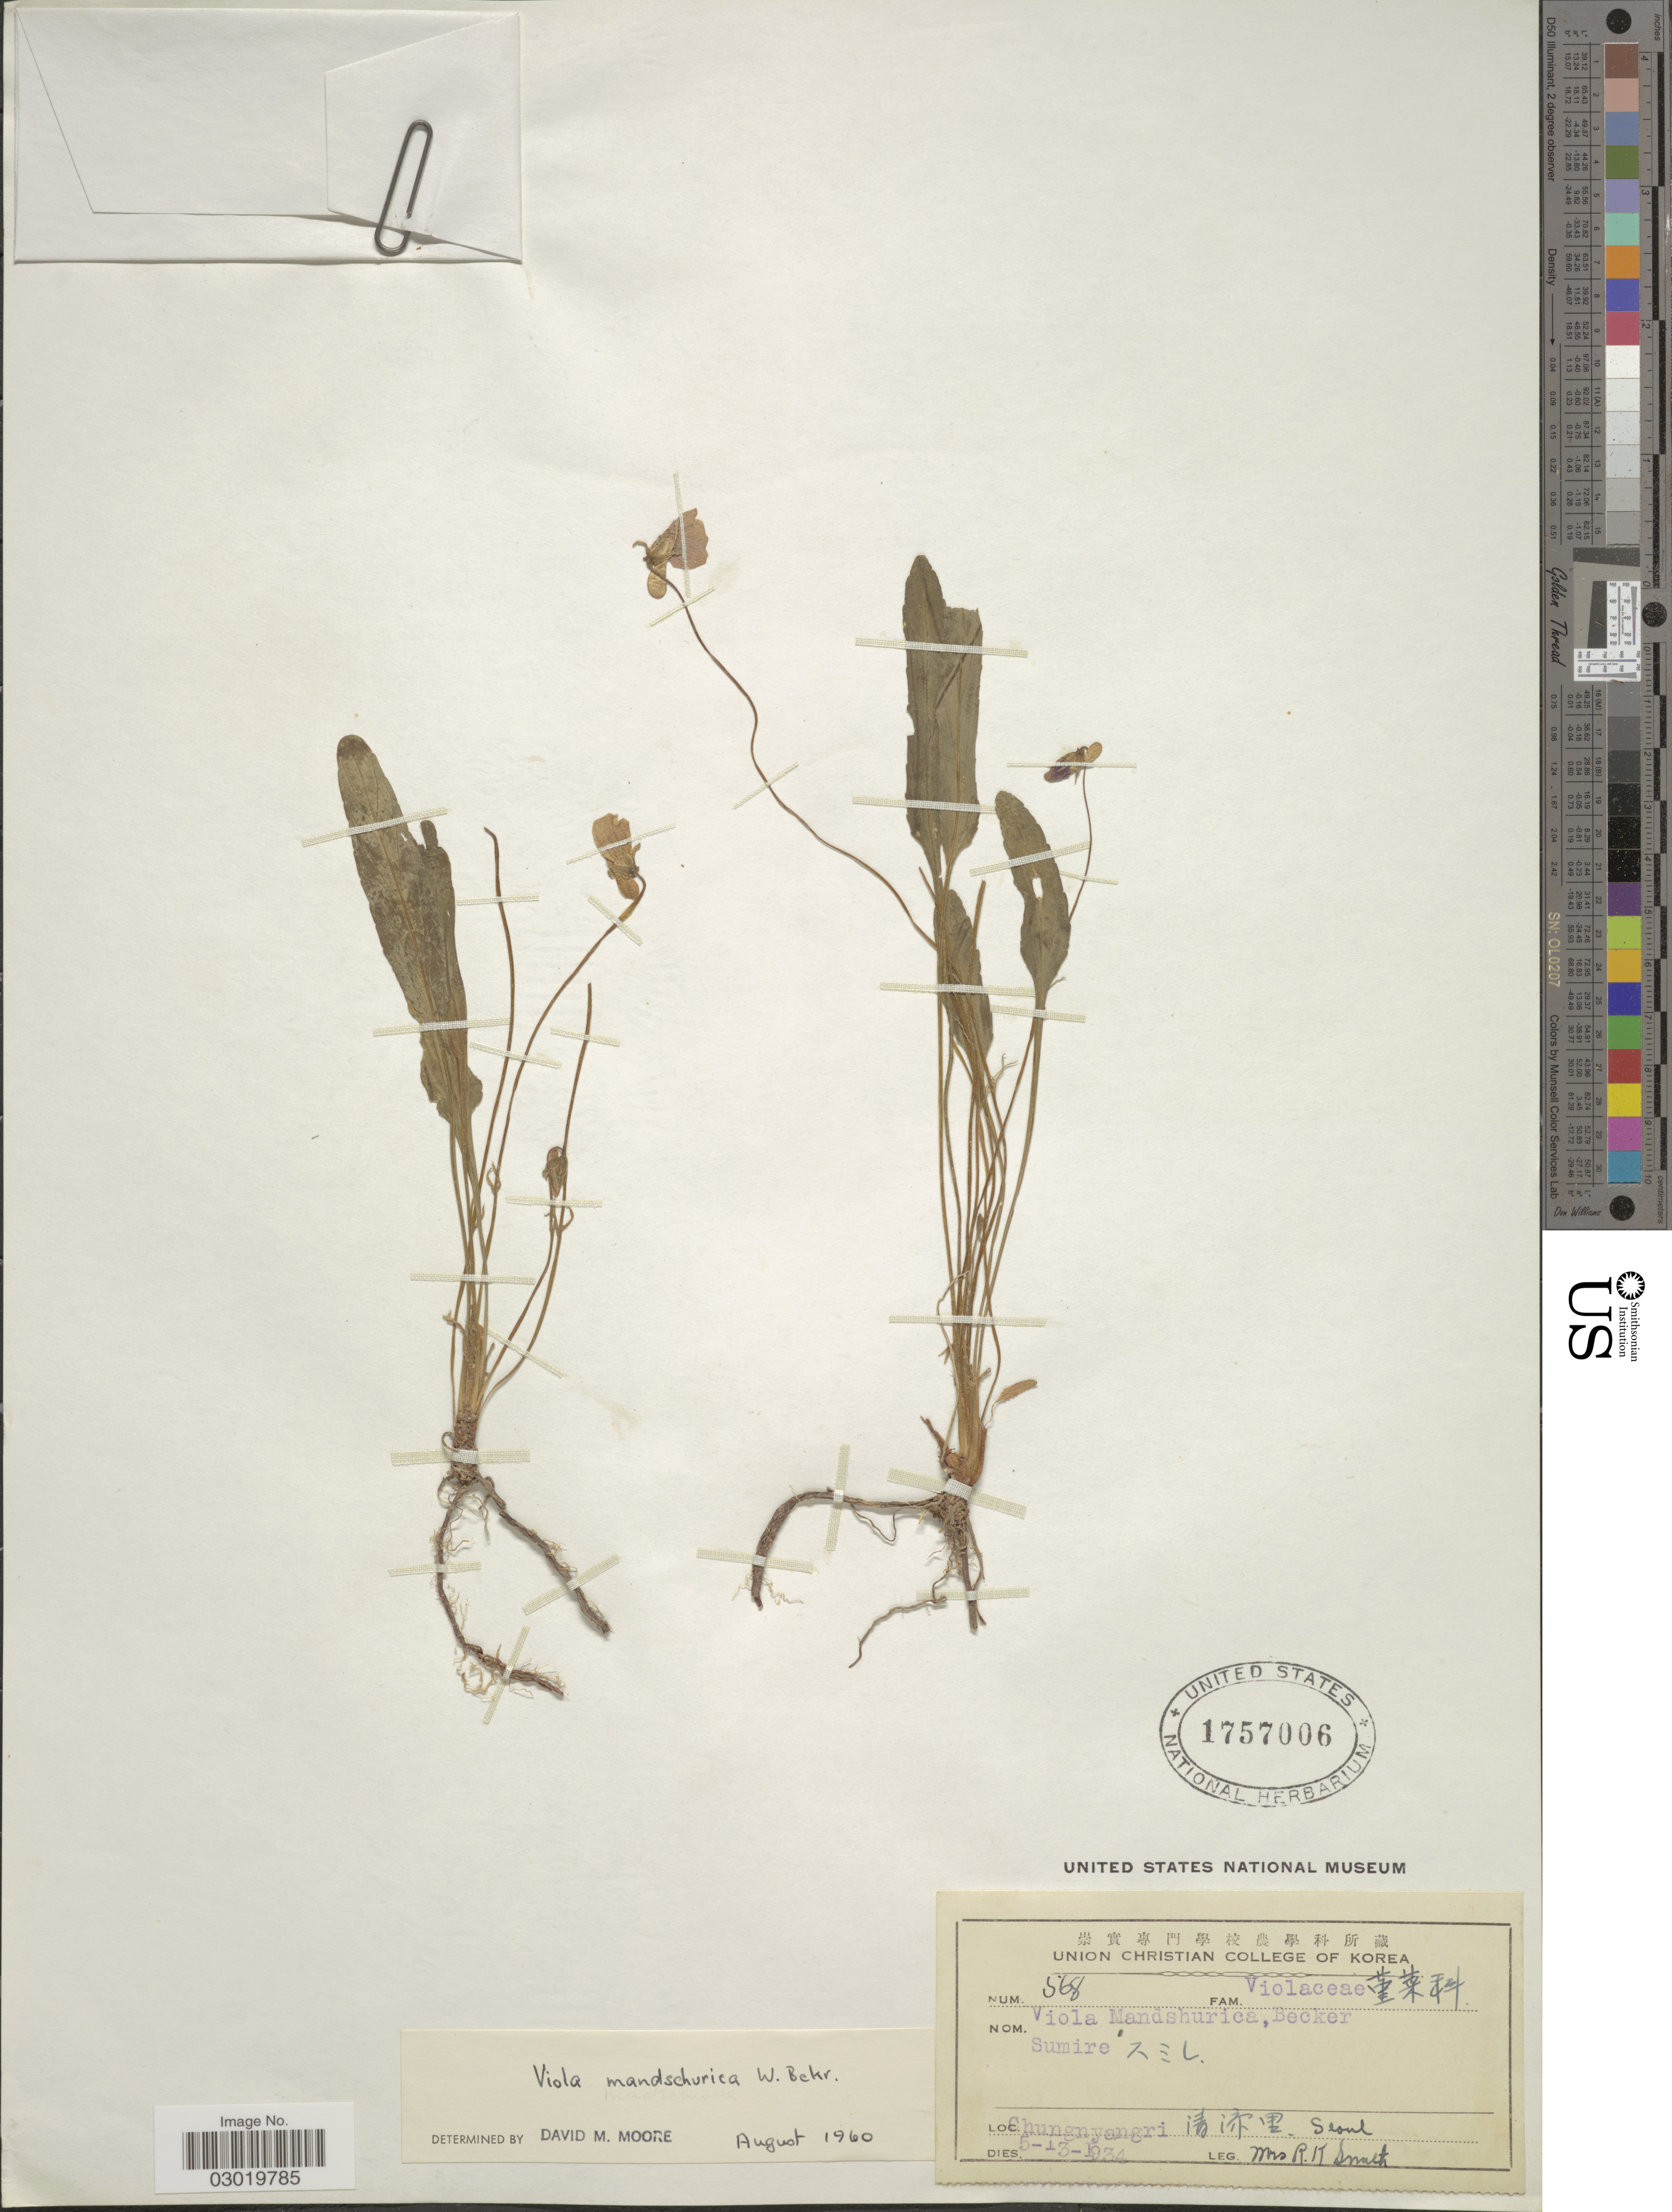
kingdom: Plantae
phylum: Tracheophyta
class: Magnoliopsida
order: Malpighiales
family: Violaceae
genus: Viola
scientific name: Viola mandshurica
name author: W. Becker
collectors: R. Smith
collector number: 568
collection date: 1934-05-13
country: South Korea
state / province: Seoul Special City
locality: Chungnyangri [Foreign script] Seoul.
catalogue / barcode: US 1757006